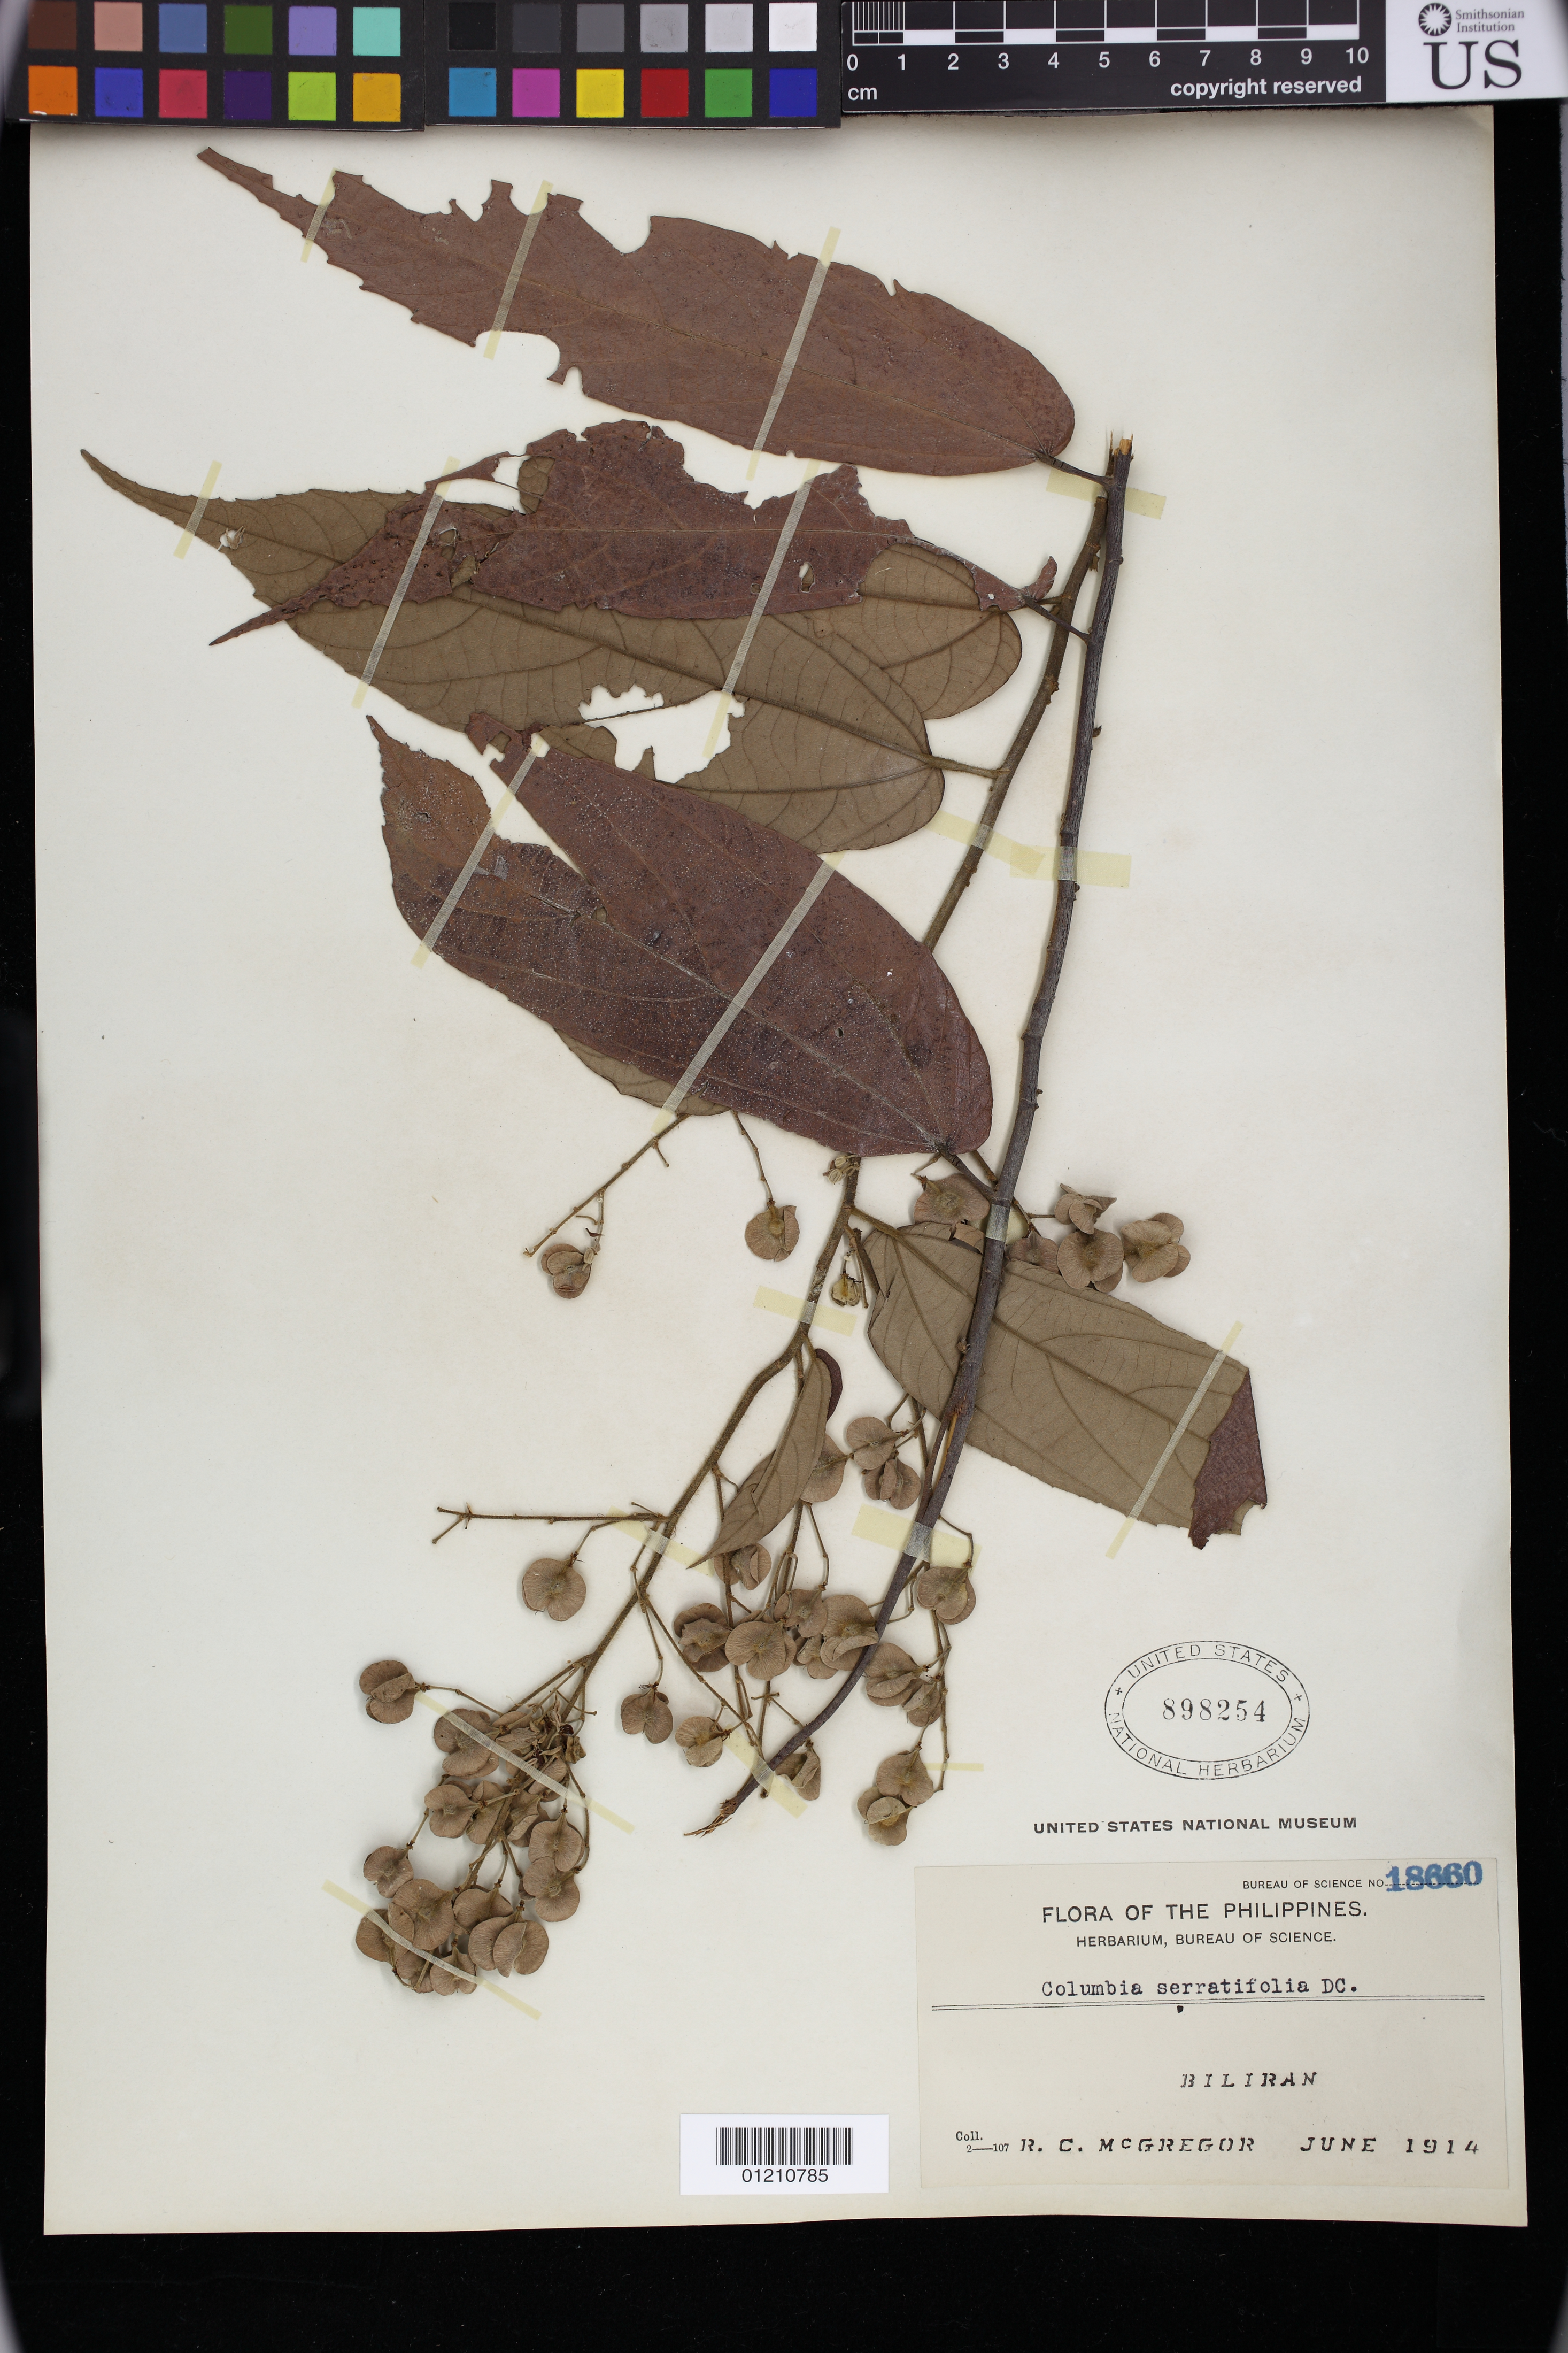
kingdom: Plantae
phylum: Tracheophyta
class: Magnoliopsida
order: Malvales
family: Malvaceae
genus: Colona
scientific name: Colona serratifolia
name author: Cav.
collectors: R. C. McGregor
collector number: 18660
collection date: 1914-06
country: Philippines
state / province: Eastern Visayas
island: Biliran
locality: Biliran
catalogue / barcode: US 898254